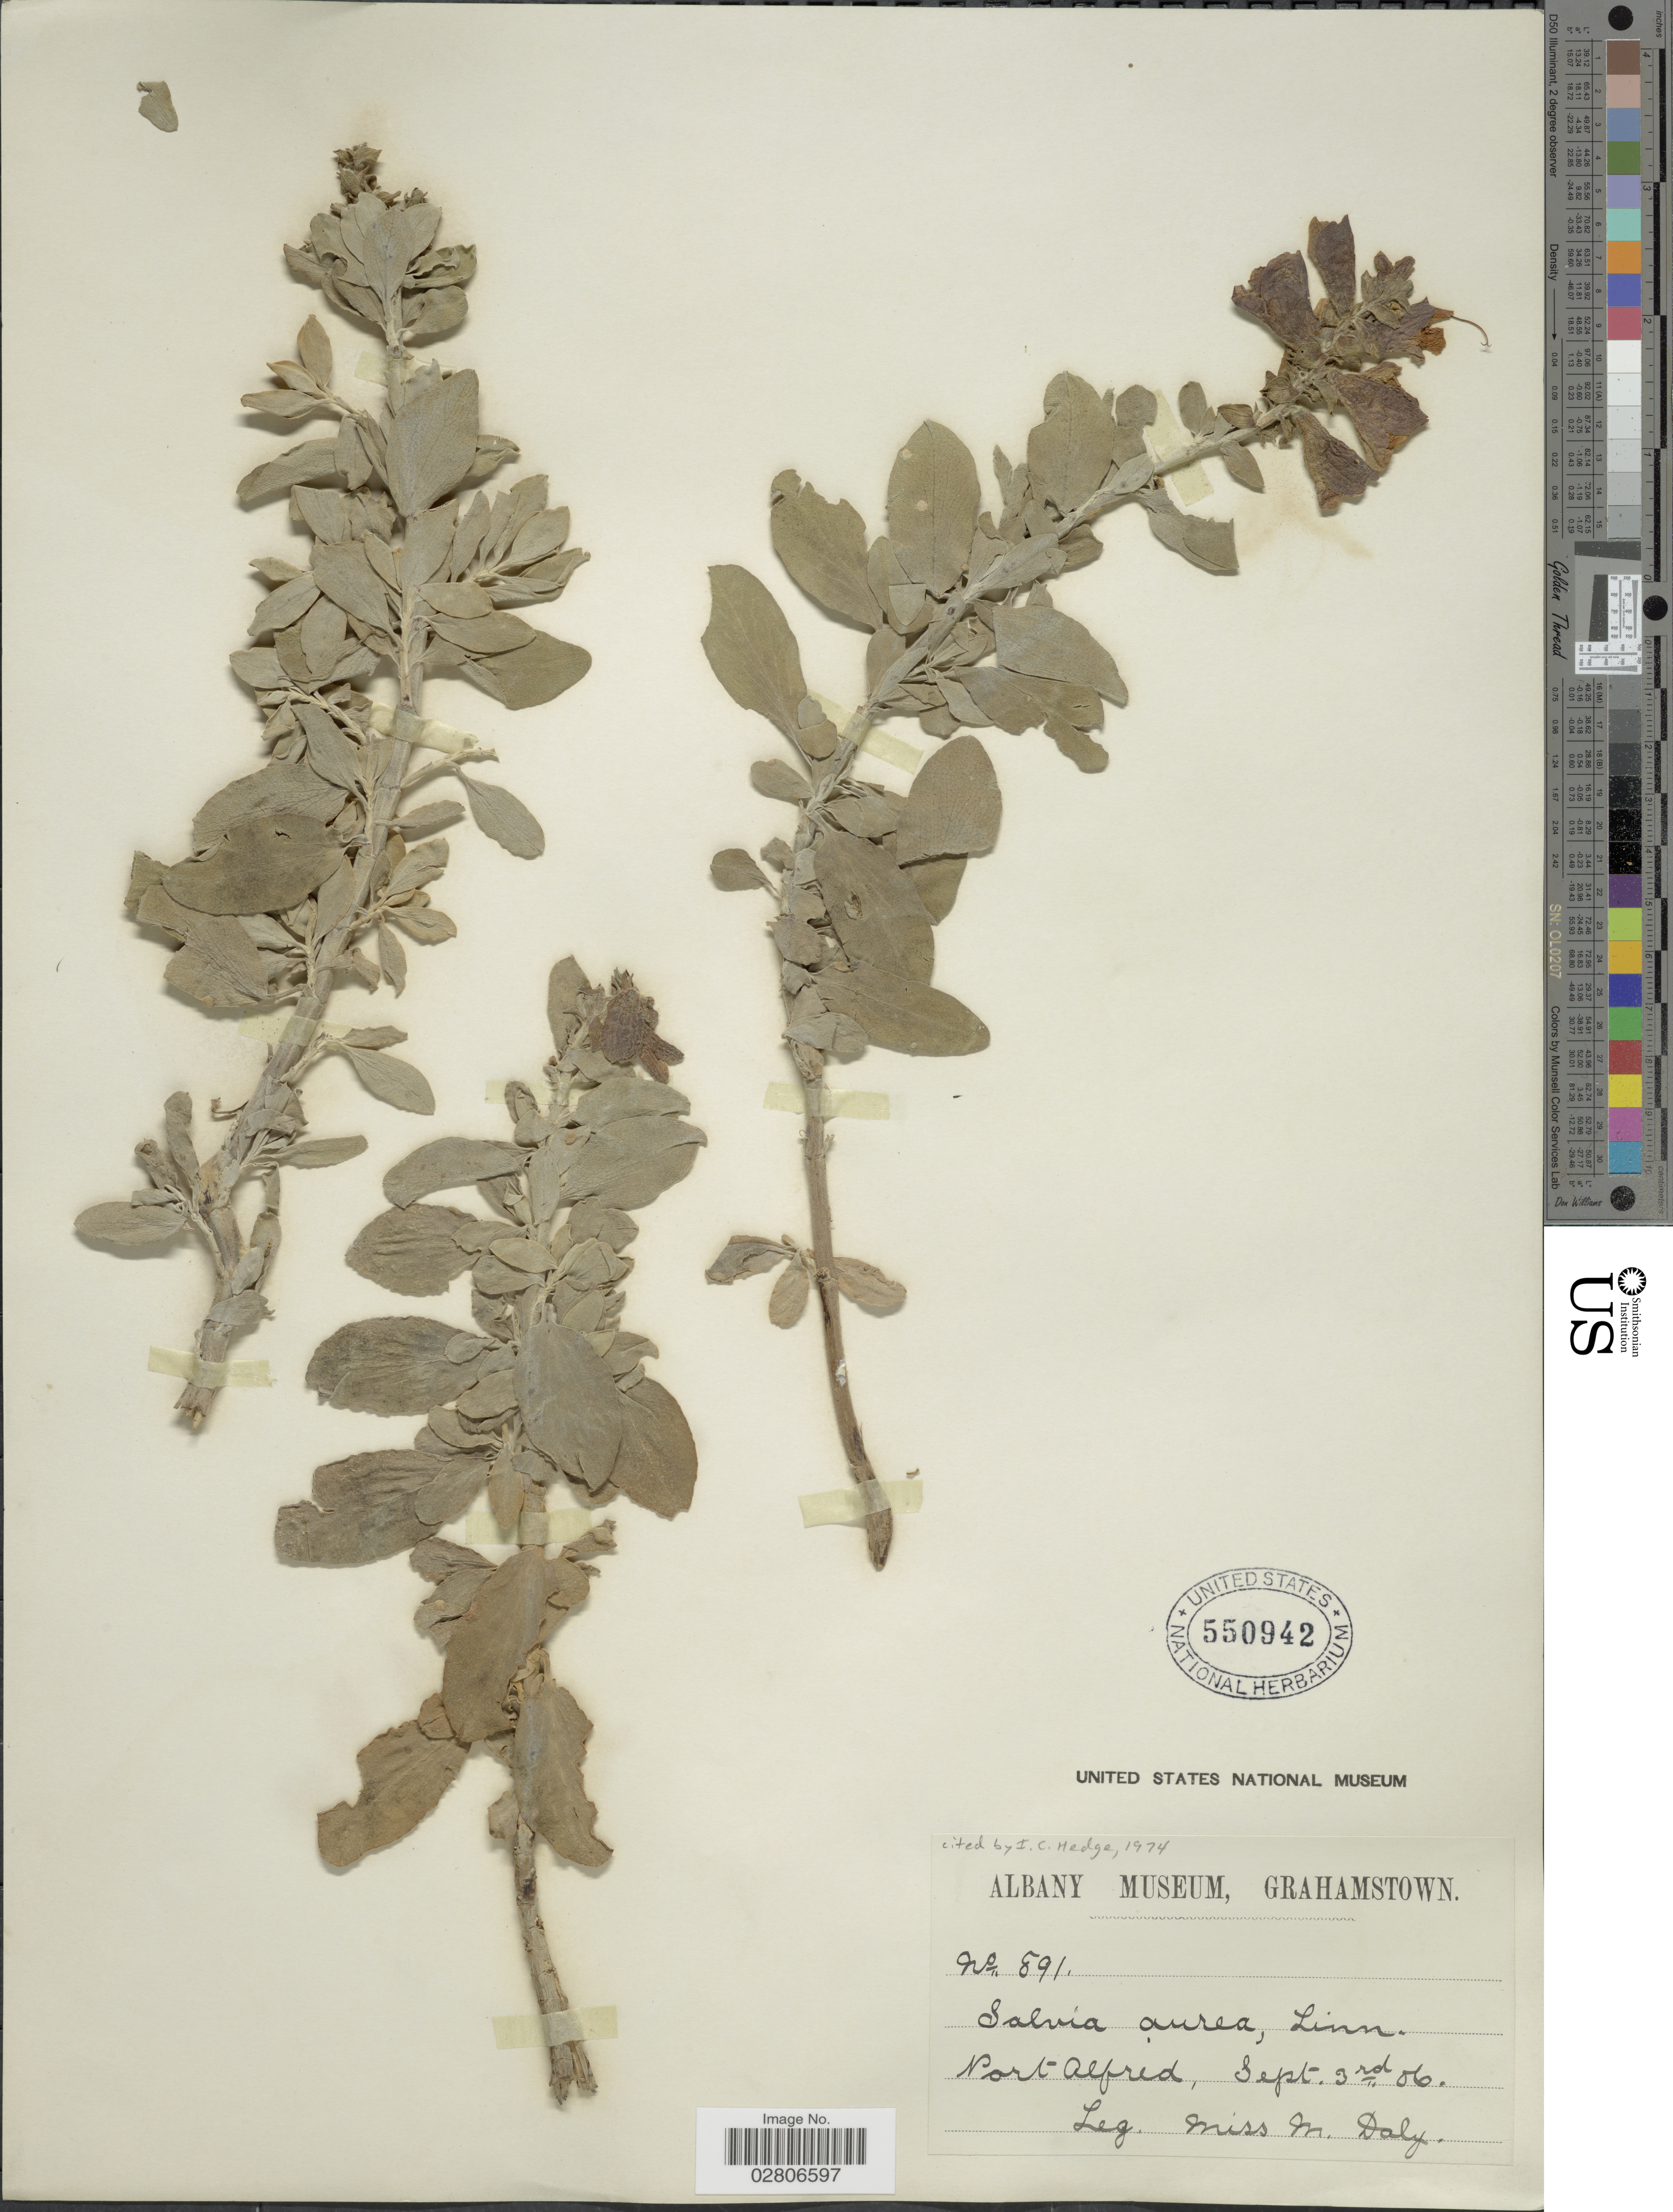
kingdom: Plantae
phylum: Tracheophyta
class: Magnoliopsida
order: Lamiales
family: Lamiaceae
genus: Salvia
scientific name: Salvia aurea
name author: L.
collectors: M. Daly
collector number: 891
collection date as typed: Transcribed d/m/y: 3/9/6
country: South Africa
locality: Port Alfred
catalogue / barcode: US 550942